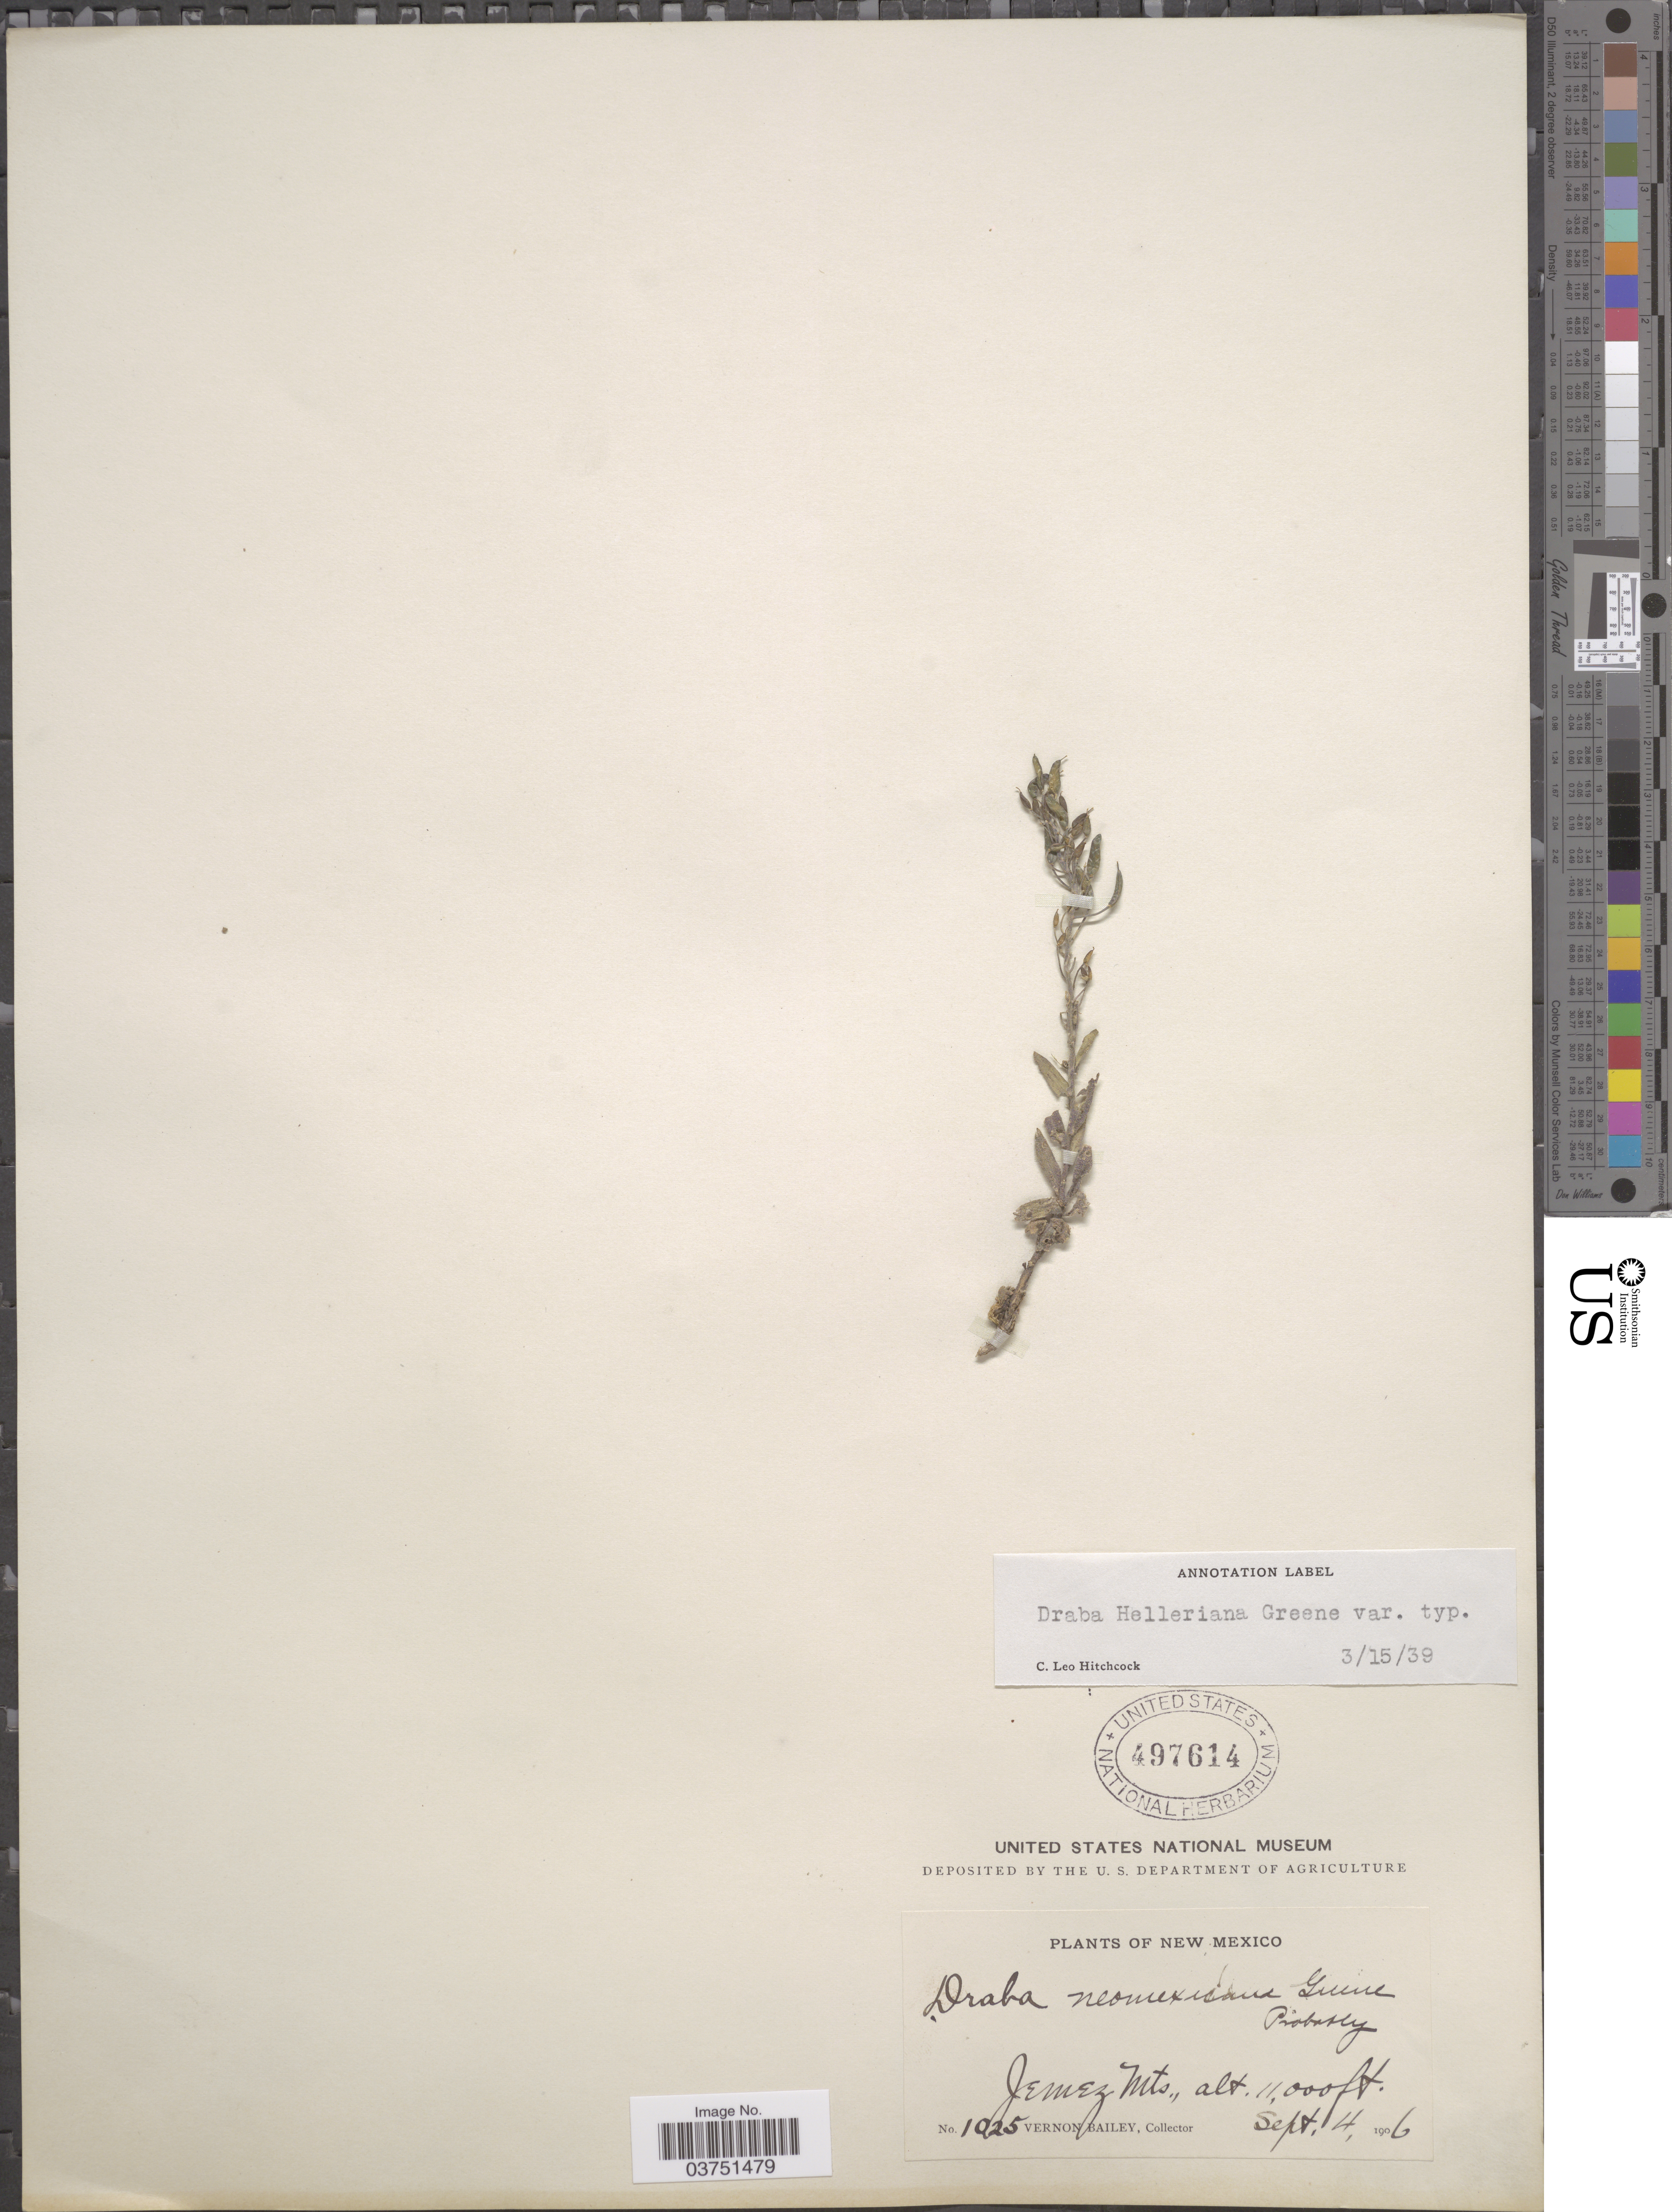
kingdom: Plantae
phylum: Tracheophyta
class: Magnoliopsida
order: Brassicales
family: Brassicaceae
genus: Draba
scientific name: Draba helleriana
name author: Greene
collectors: V. O. Bailey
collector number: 1025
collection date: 1906-09-04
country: United States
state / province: New Mexico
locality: Jemez Mts.,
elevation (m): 3353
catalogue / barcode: US 497614